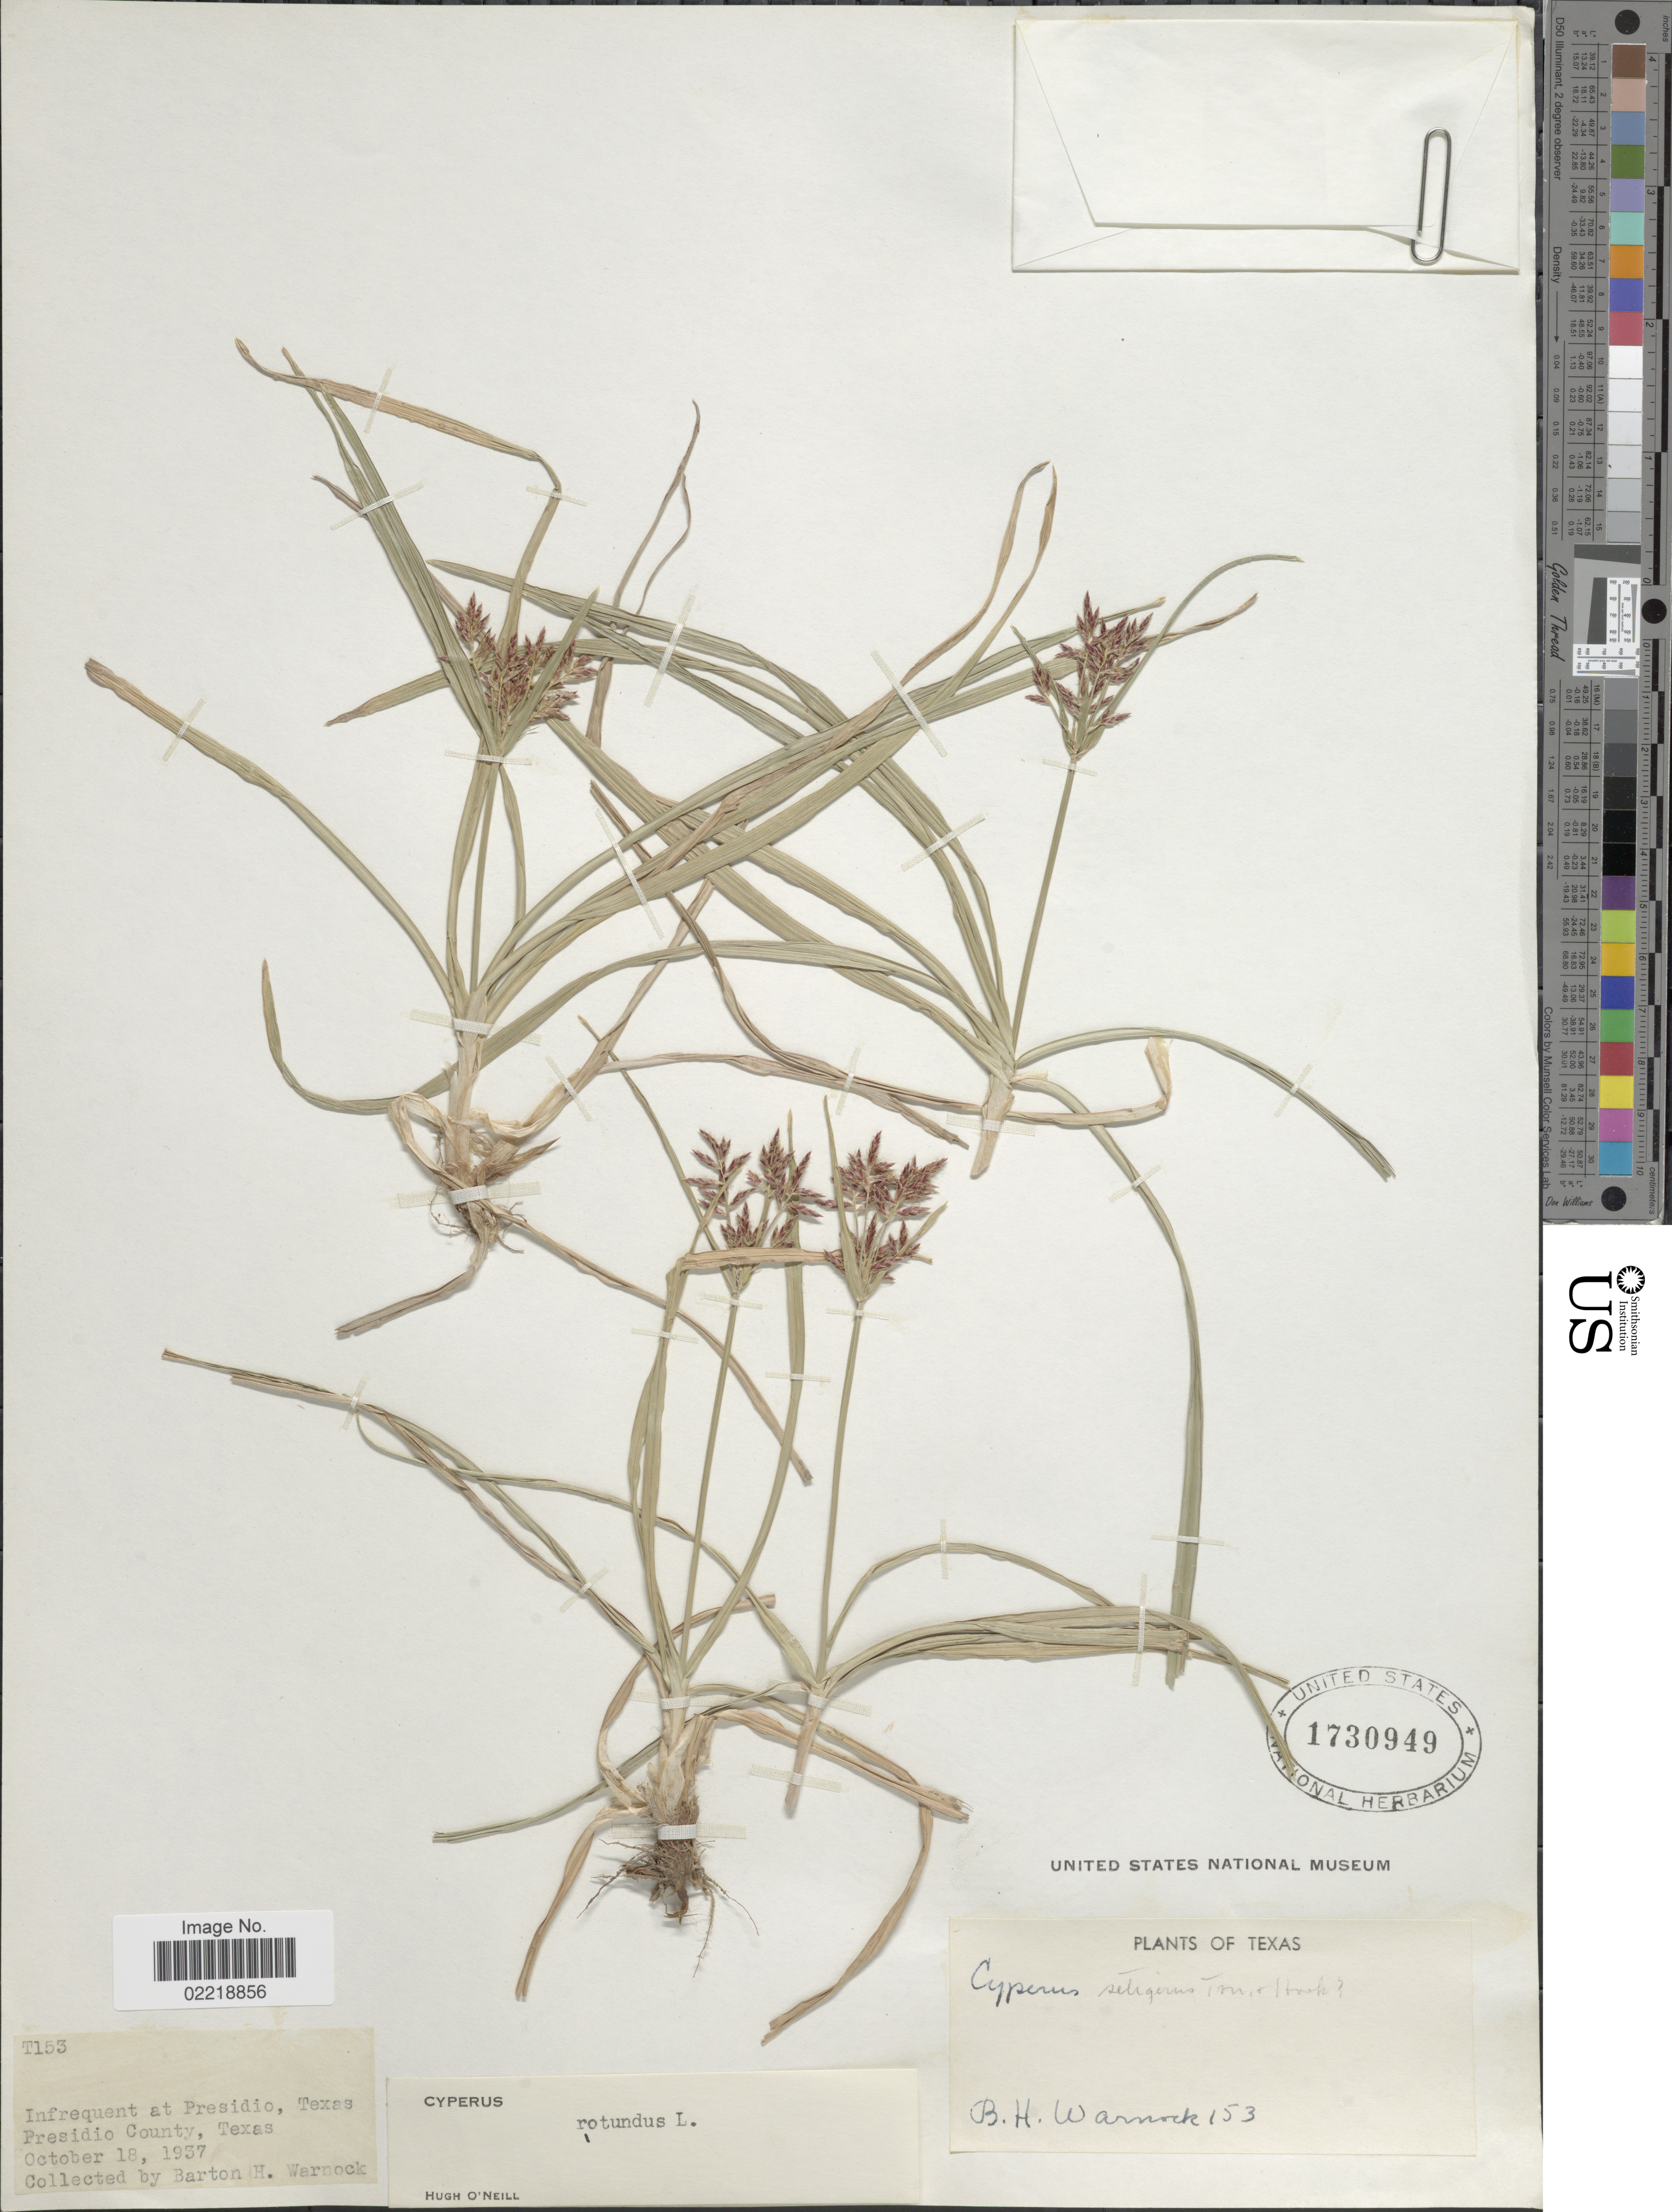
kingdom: Plantae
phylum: Tracheophyta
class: Liliopsida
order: Poales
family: Cyperaceae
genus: Cyperus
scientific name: Cyperus rotundus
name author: L.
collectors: B. H. Warnock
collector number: T153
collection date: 1937-10-18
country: United States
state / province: Texas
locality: Infrequent at Presidio, Presidio County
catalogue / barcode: US 1730949